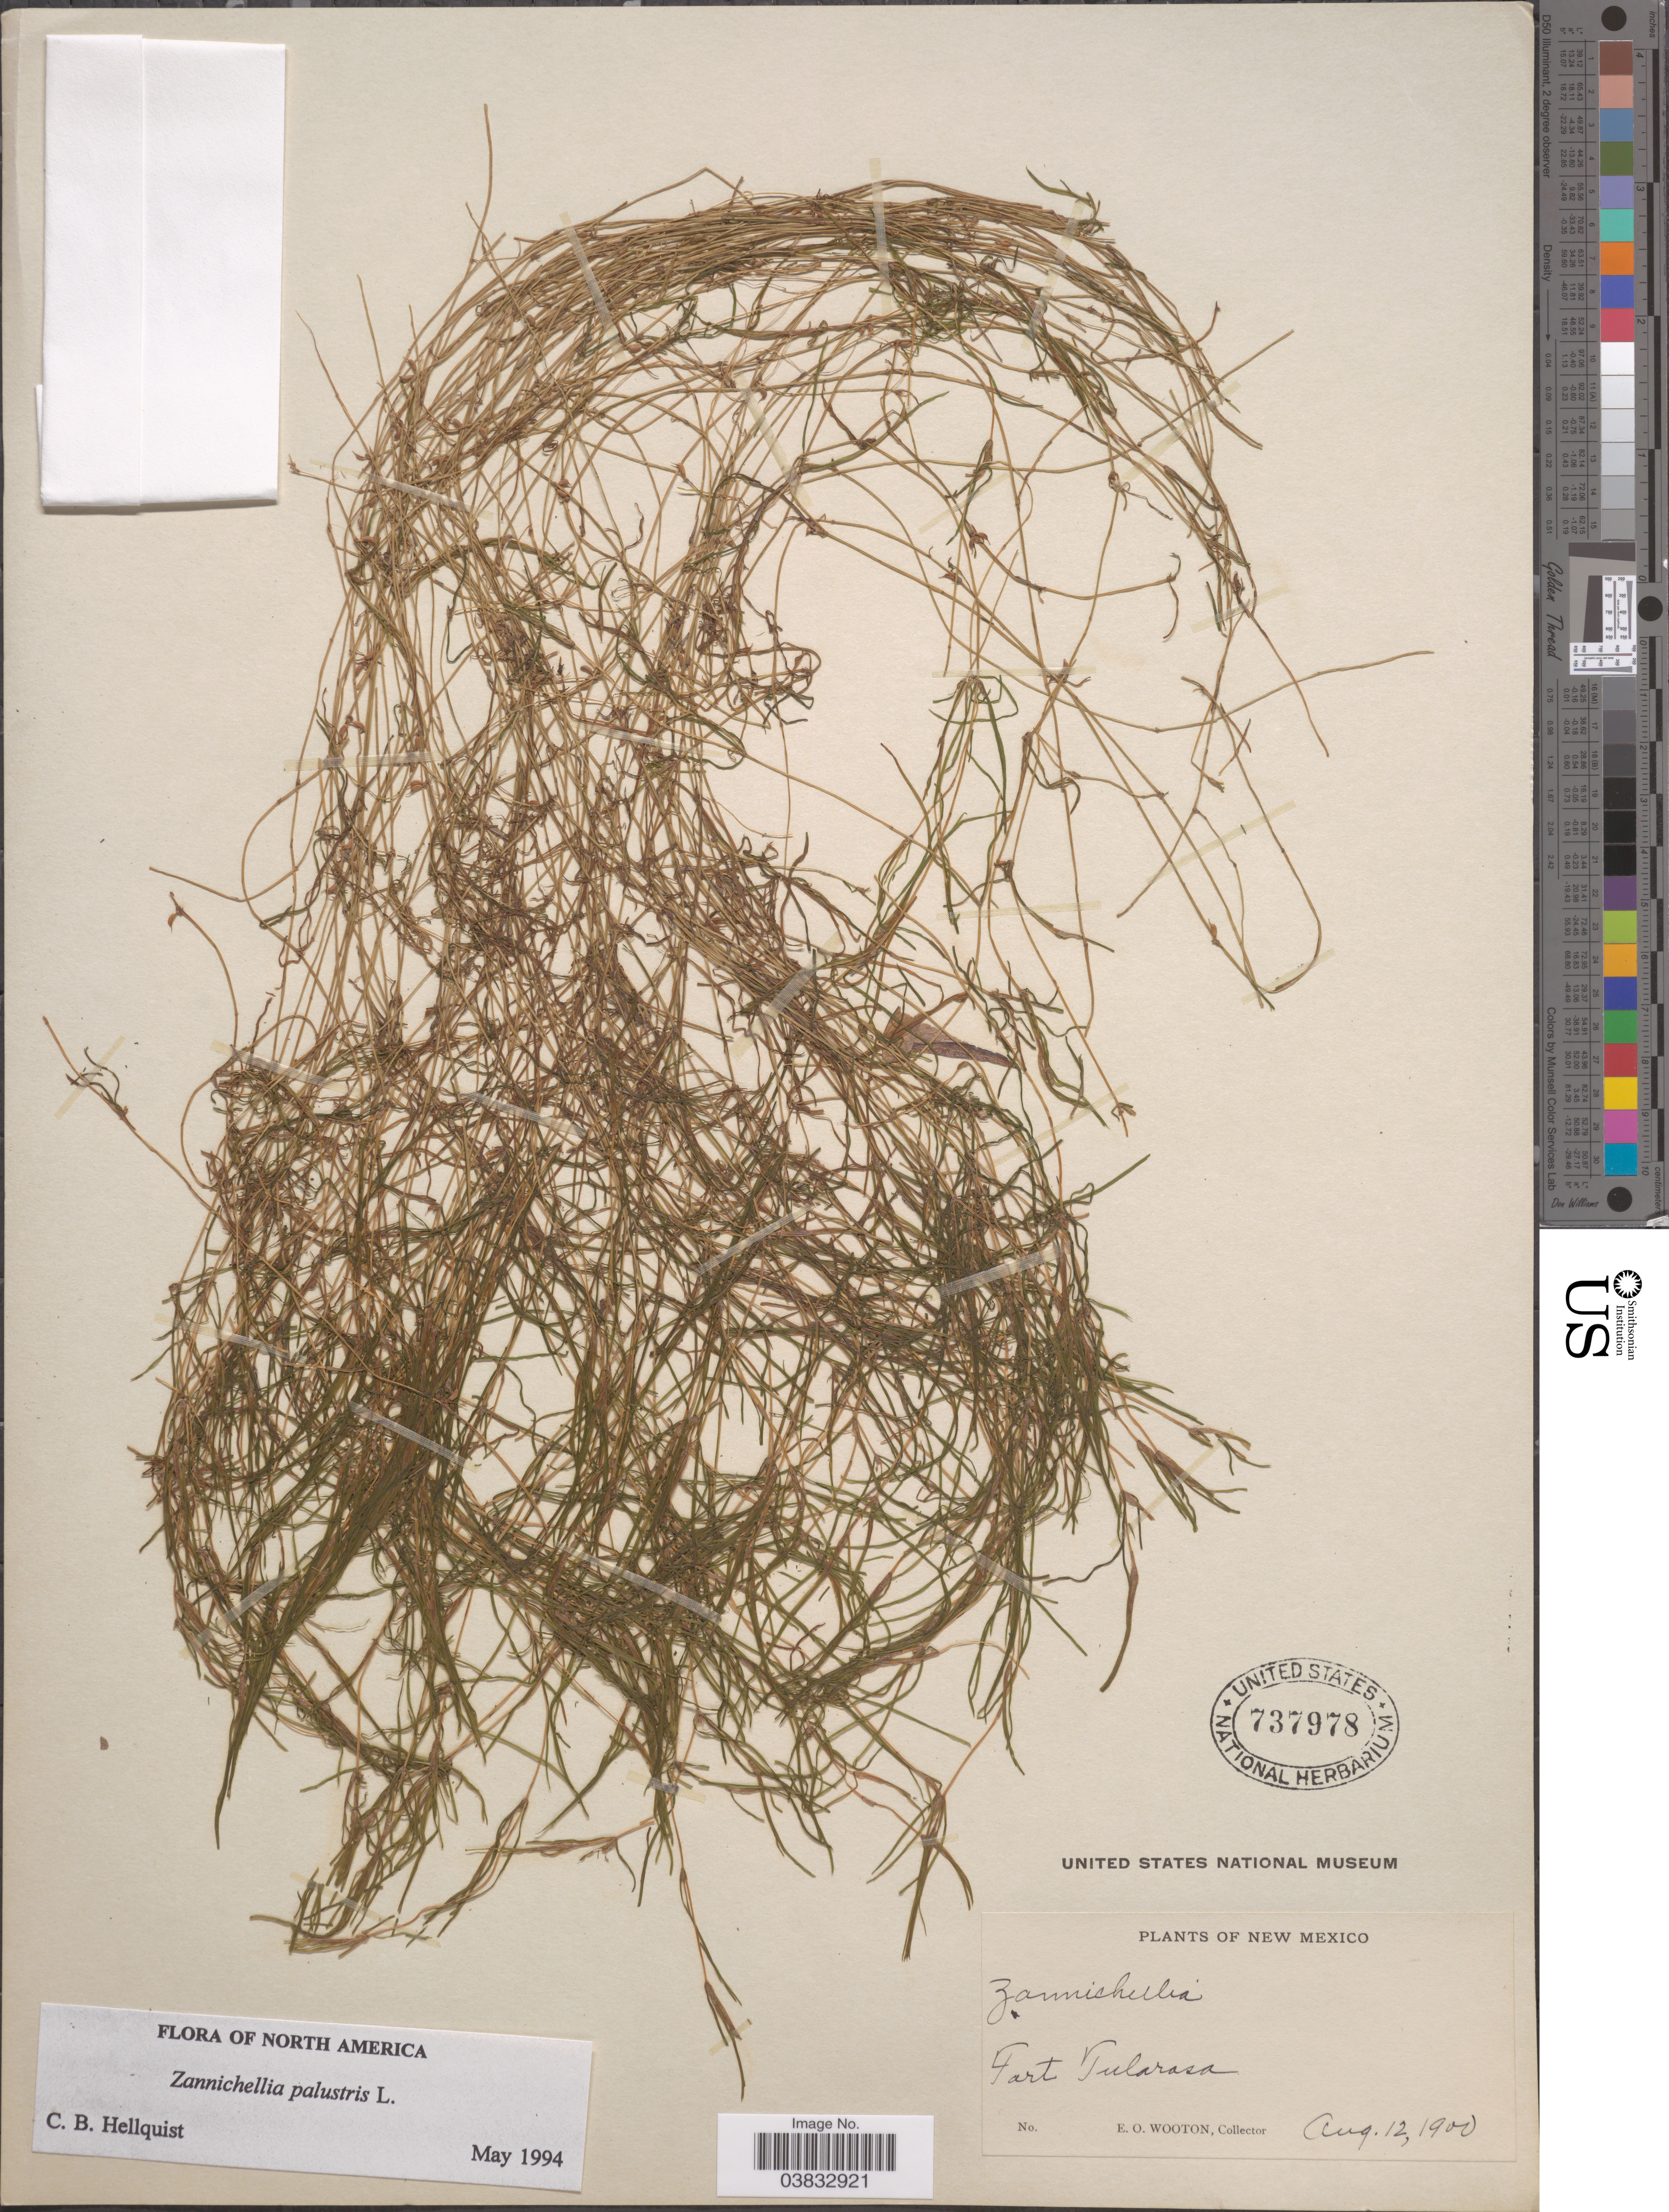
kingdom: Plantae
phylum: Tracheophyta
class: Liliopsida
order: Alismatales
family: Potamogetonaceae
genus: Zannichellia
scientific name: Zannichellia palustris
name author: L.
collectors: E. O. Wooton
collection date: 1900-08-12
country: United States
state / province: New Mexico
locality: Fort Tularosa.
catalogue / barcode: US 737978